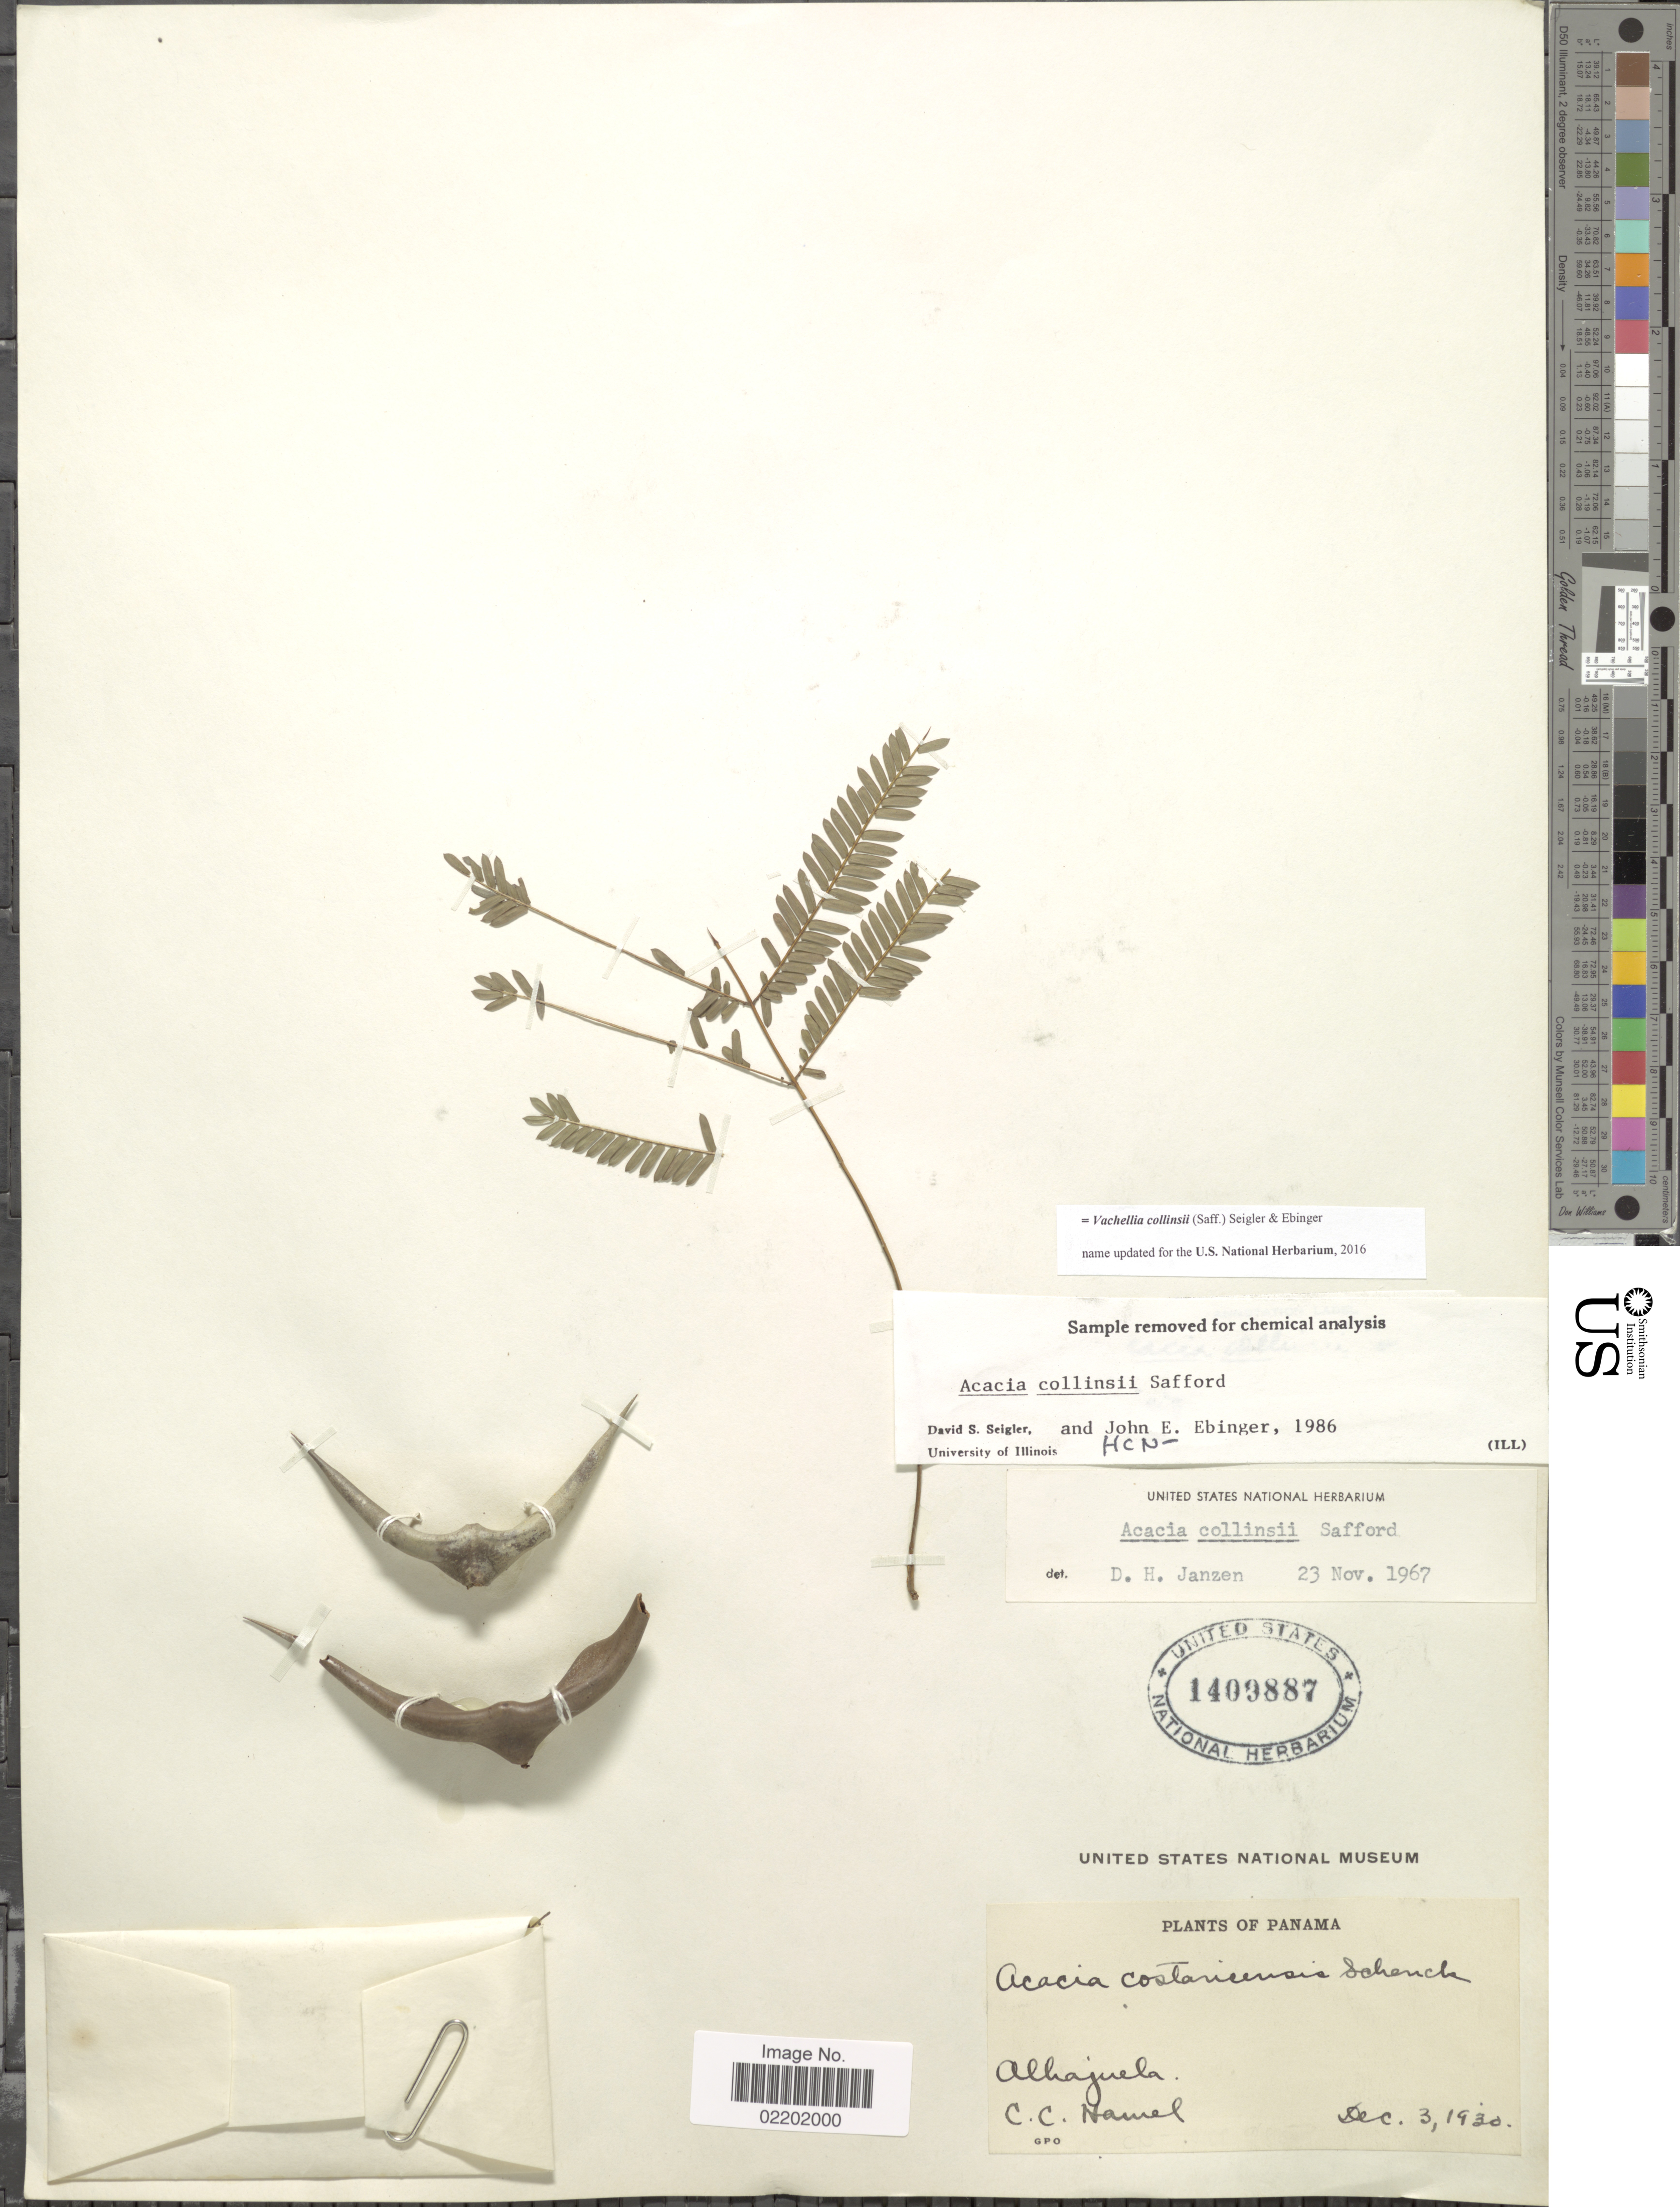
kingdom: Plantae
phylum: Tracheophyta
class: Magnoliopsida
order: Fabales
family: Fabaceae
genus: Vachellia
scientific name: Vachellia collinsii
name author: (Saff.) Seigler & Ebinger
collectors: C. C. Hamel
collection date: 1930-12-03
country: Panama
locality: Alhajuela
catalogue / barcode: US 1409887